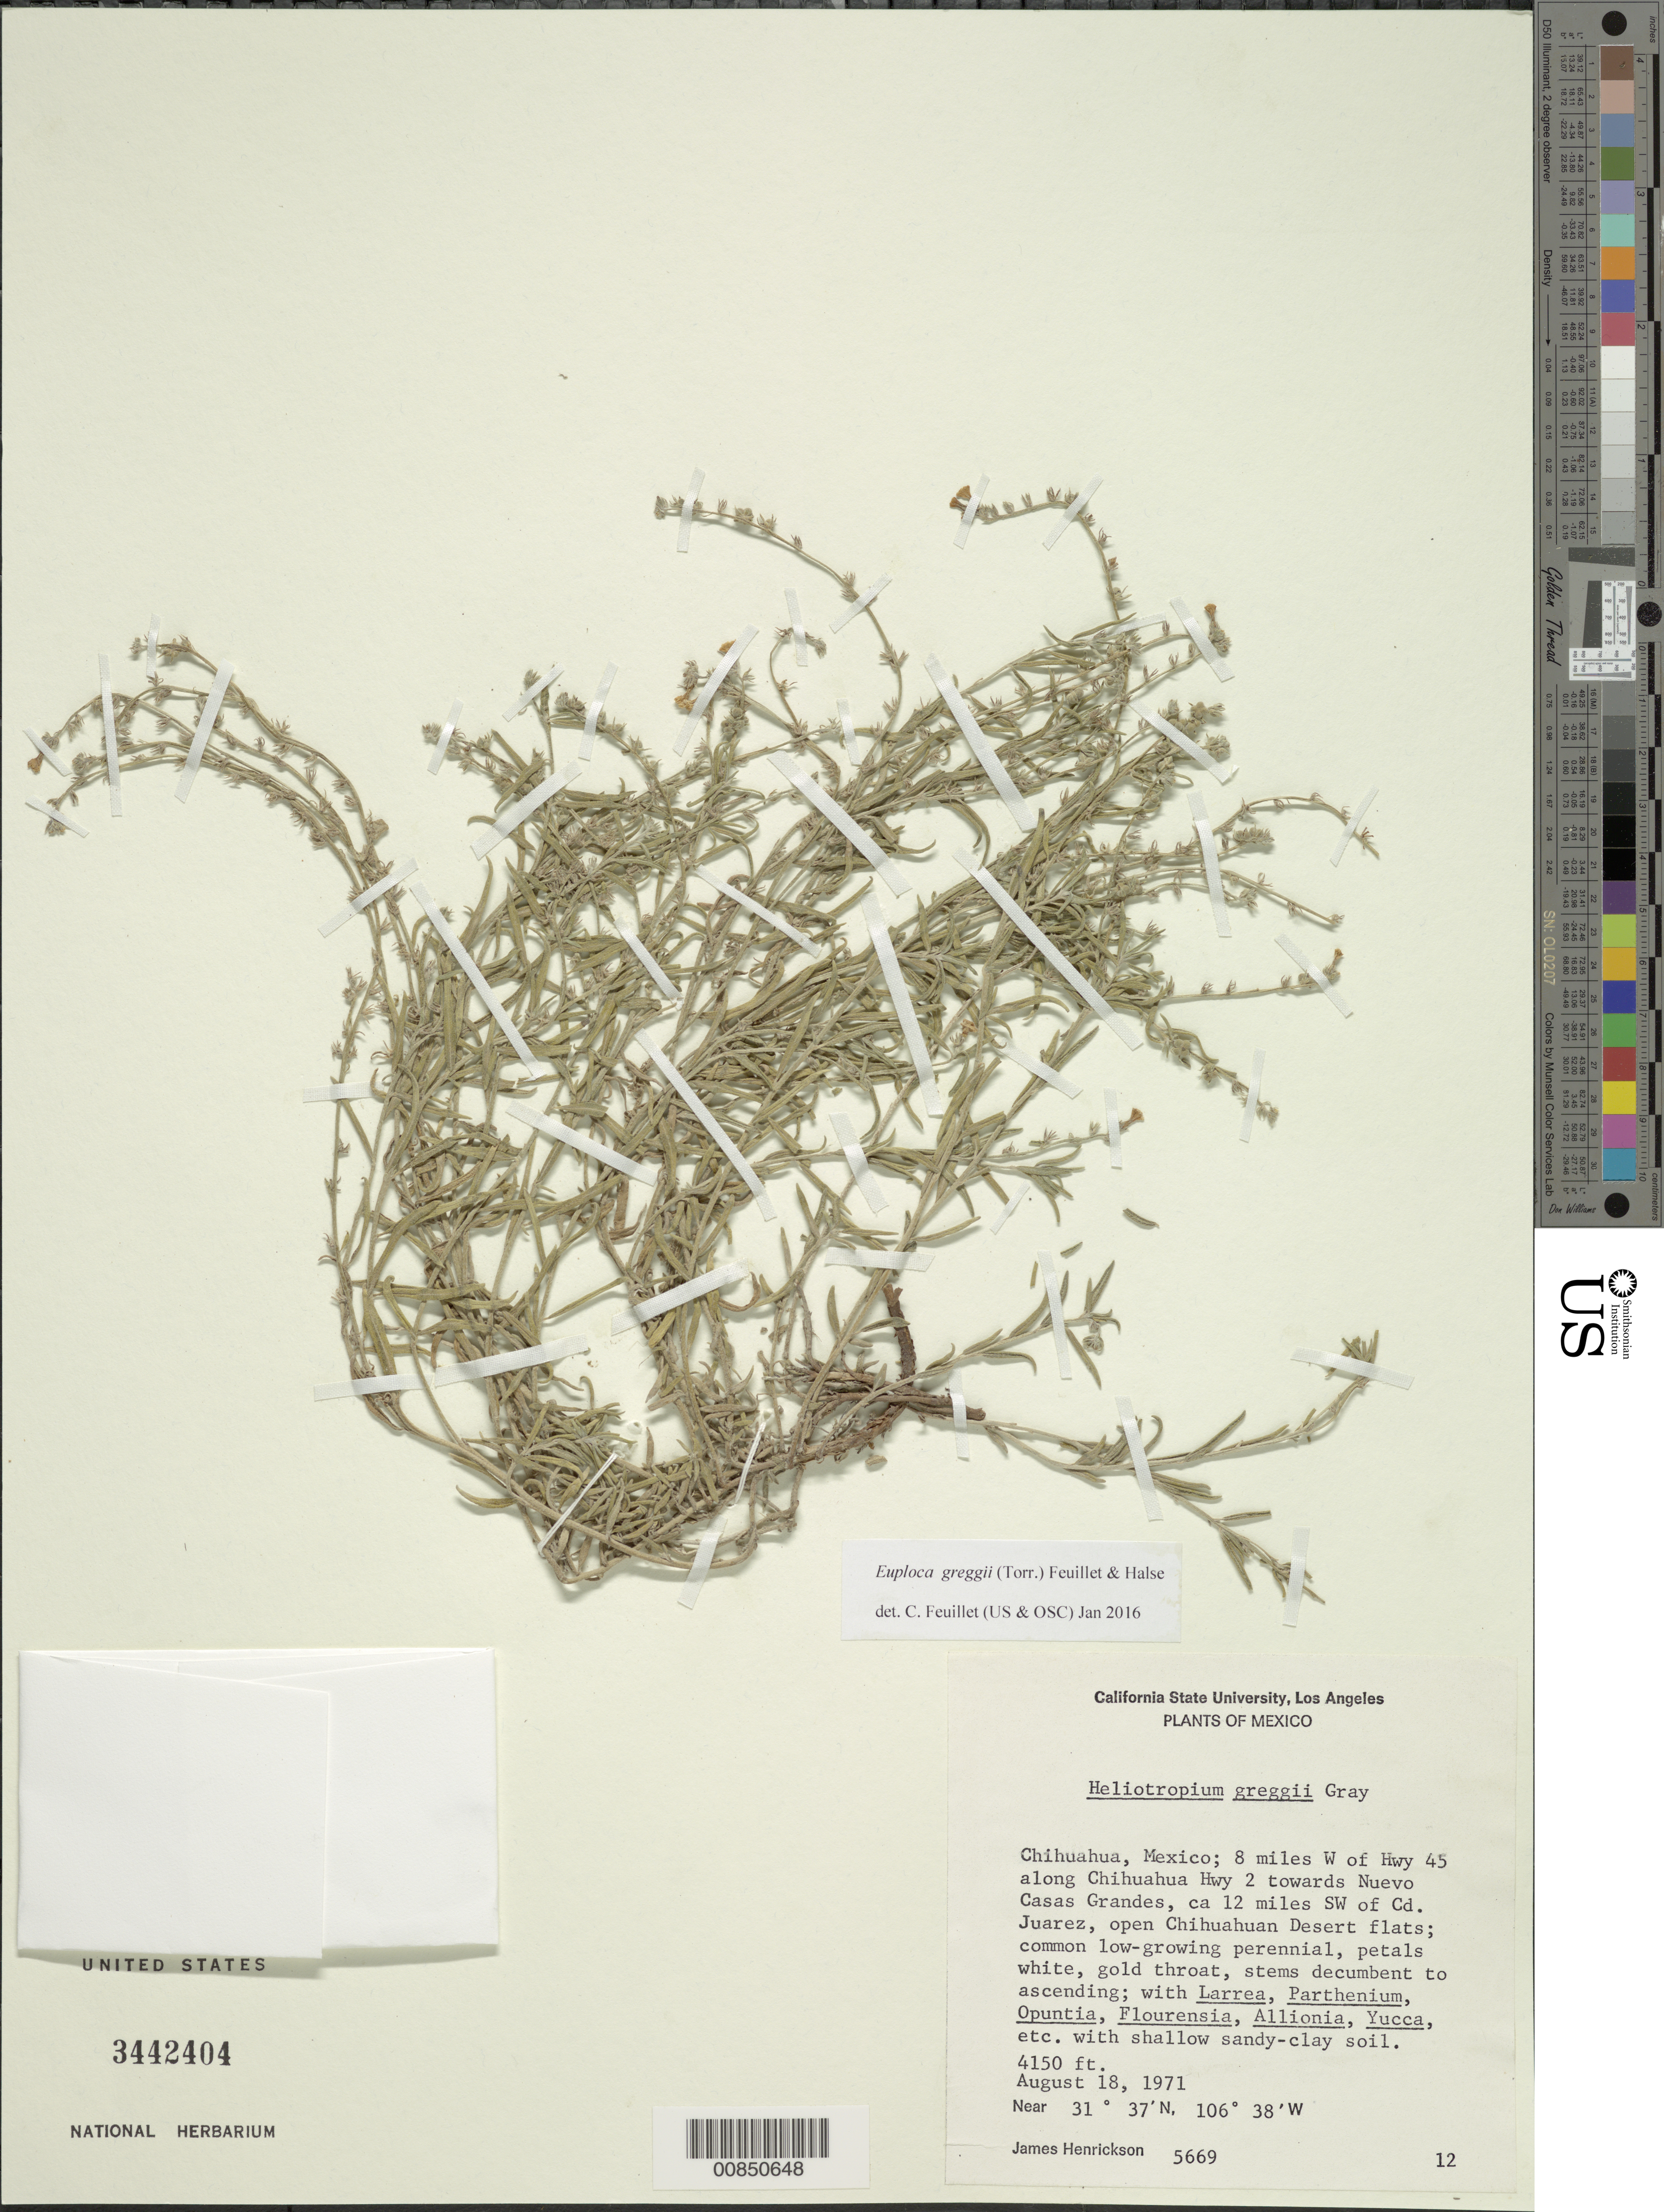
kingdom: Plantae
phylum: Tracheophyta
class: Magnoliopsida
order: Boraginales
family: Heliotropiaceae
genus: Euploca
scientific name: Euploca greggii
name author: (Torr.) Feuillet & Halse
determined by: Feuillet, C.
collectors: J. Henrickson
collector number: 5669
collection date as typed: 18 Aug 1971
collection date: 1971-08-18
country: Mexico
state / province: Chihuahua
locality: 8 miles W of Hwy 45 along Chihuahua Hwy 2 towards Nuevo Casas Grandes, ca 12 miles SW of Cd. Juárez.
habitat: Open Chihuahuan Desert flats; with Larrea, Parthenium, opuntia, Flourensia, Allionia, Yucca, etc. with sandy-clay soil.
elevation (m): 1265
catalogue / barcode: US 3442404